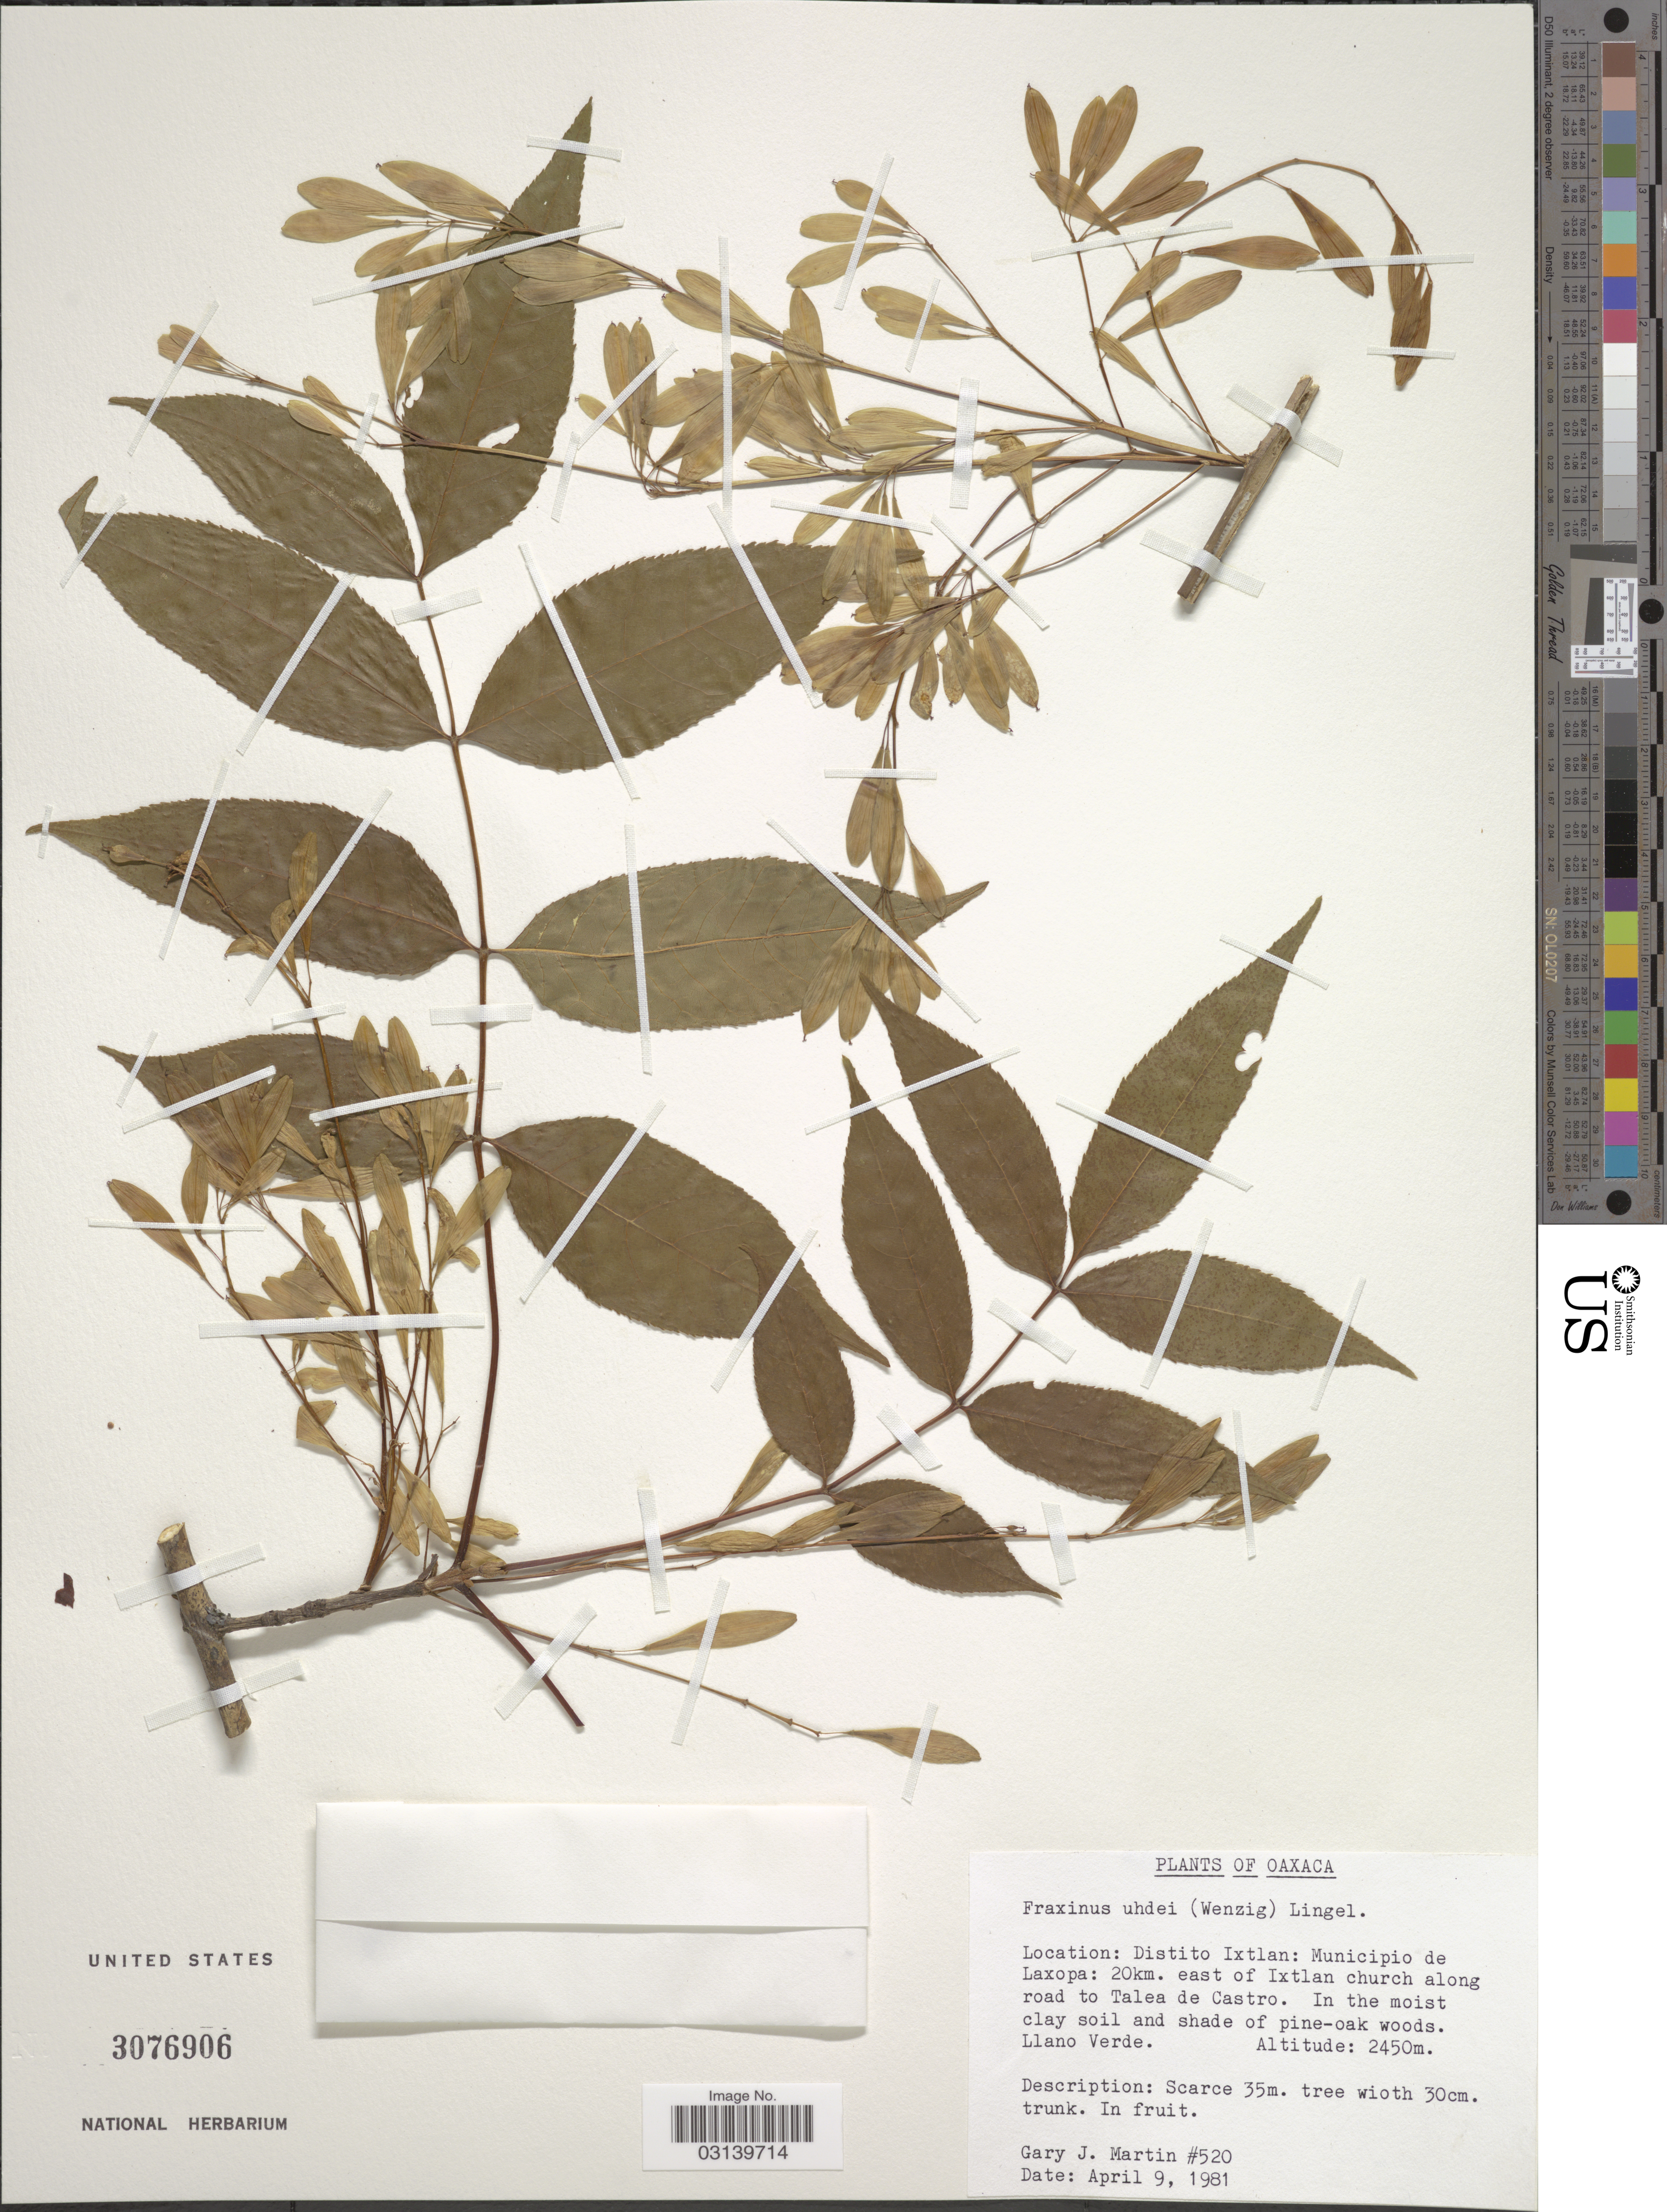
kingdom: Plantae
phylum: Tracheophyta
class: Magnoliopsida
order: Lamiales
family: Oleaceae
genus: Fraxinus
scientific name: Fraxinus uhdei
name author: (Wenz.) Lingelsh.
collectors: G. J. Martin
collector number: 520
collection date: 1981-04-09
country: Mexico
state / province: Oaxaca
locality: Distito Ixtlan: Municipio de Laxopa: 20km. east of Ixtlan church along road to Talea de Castro. Llano Verde.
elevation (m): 2450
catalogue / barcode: US 3076906